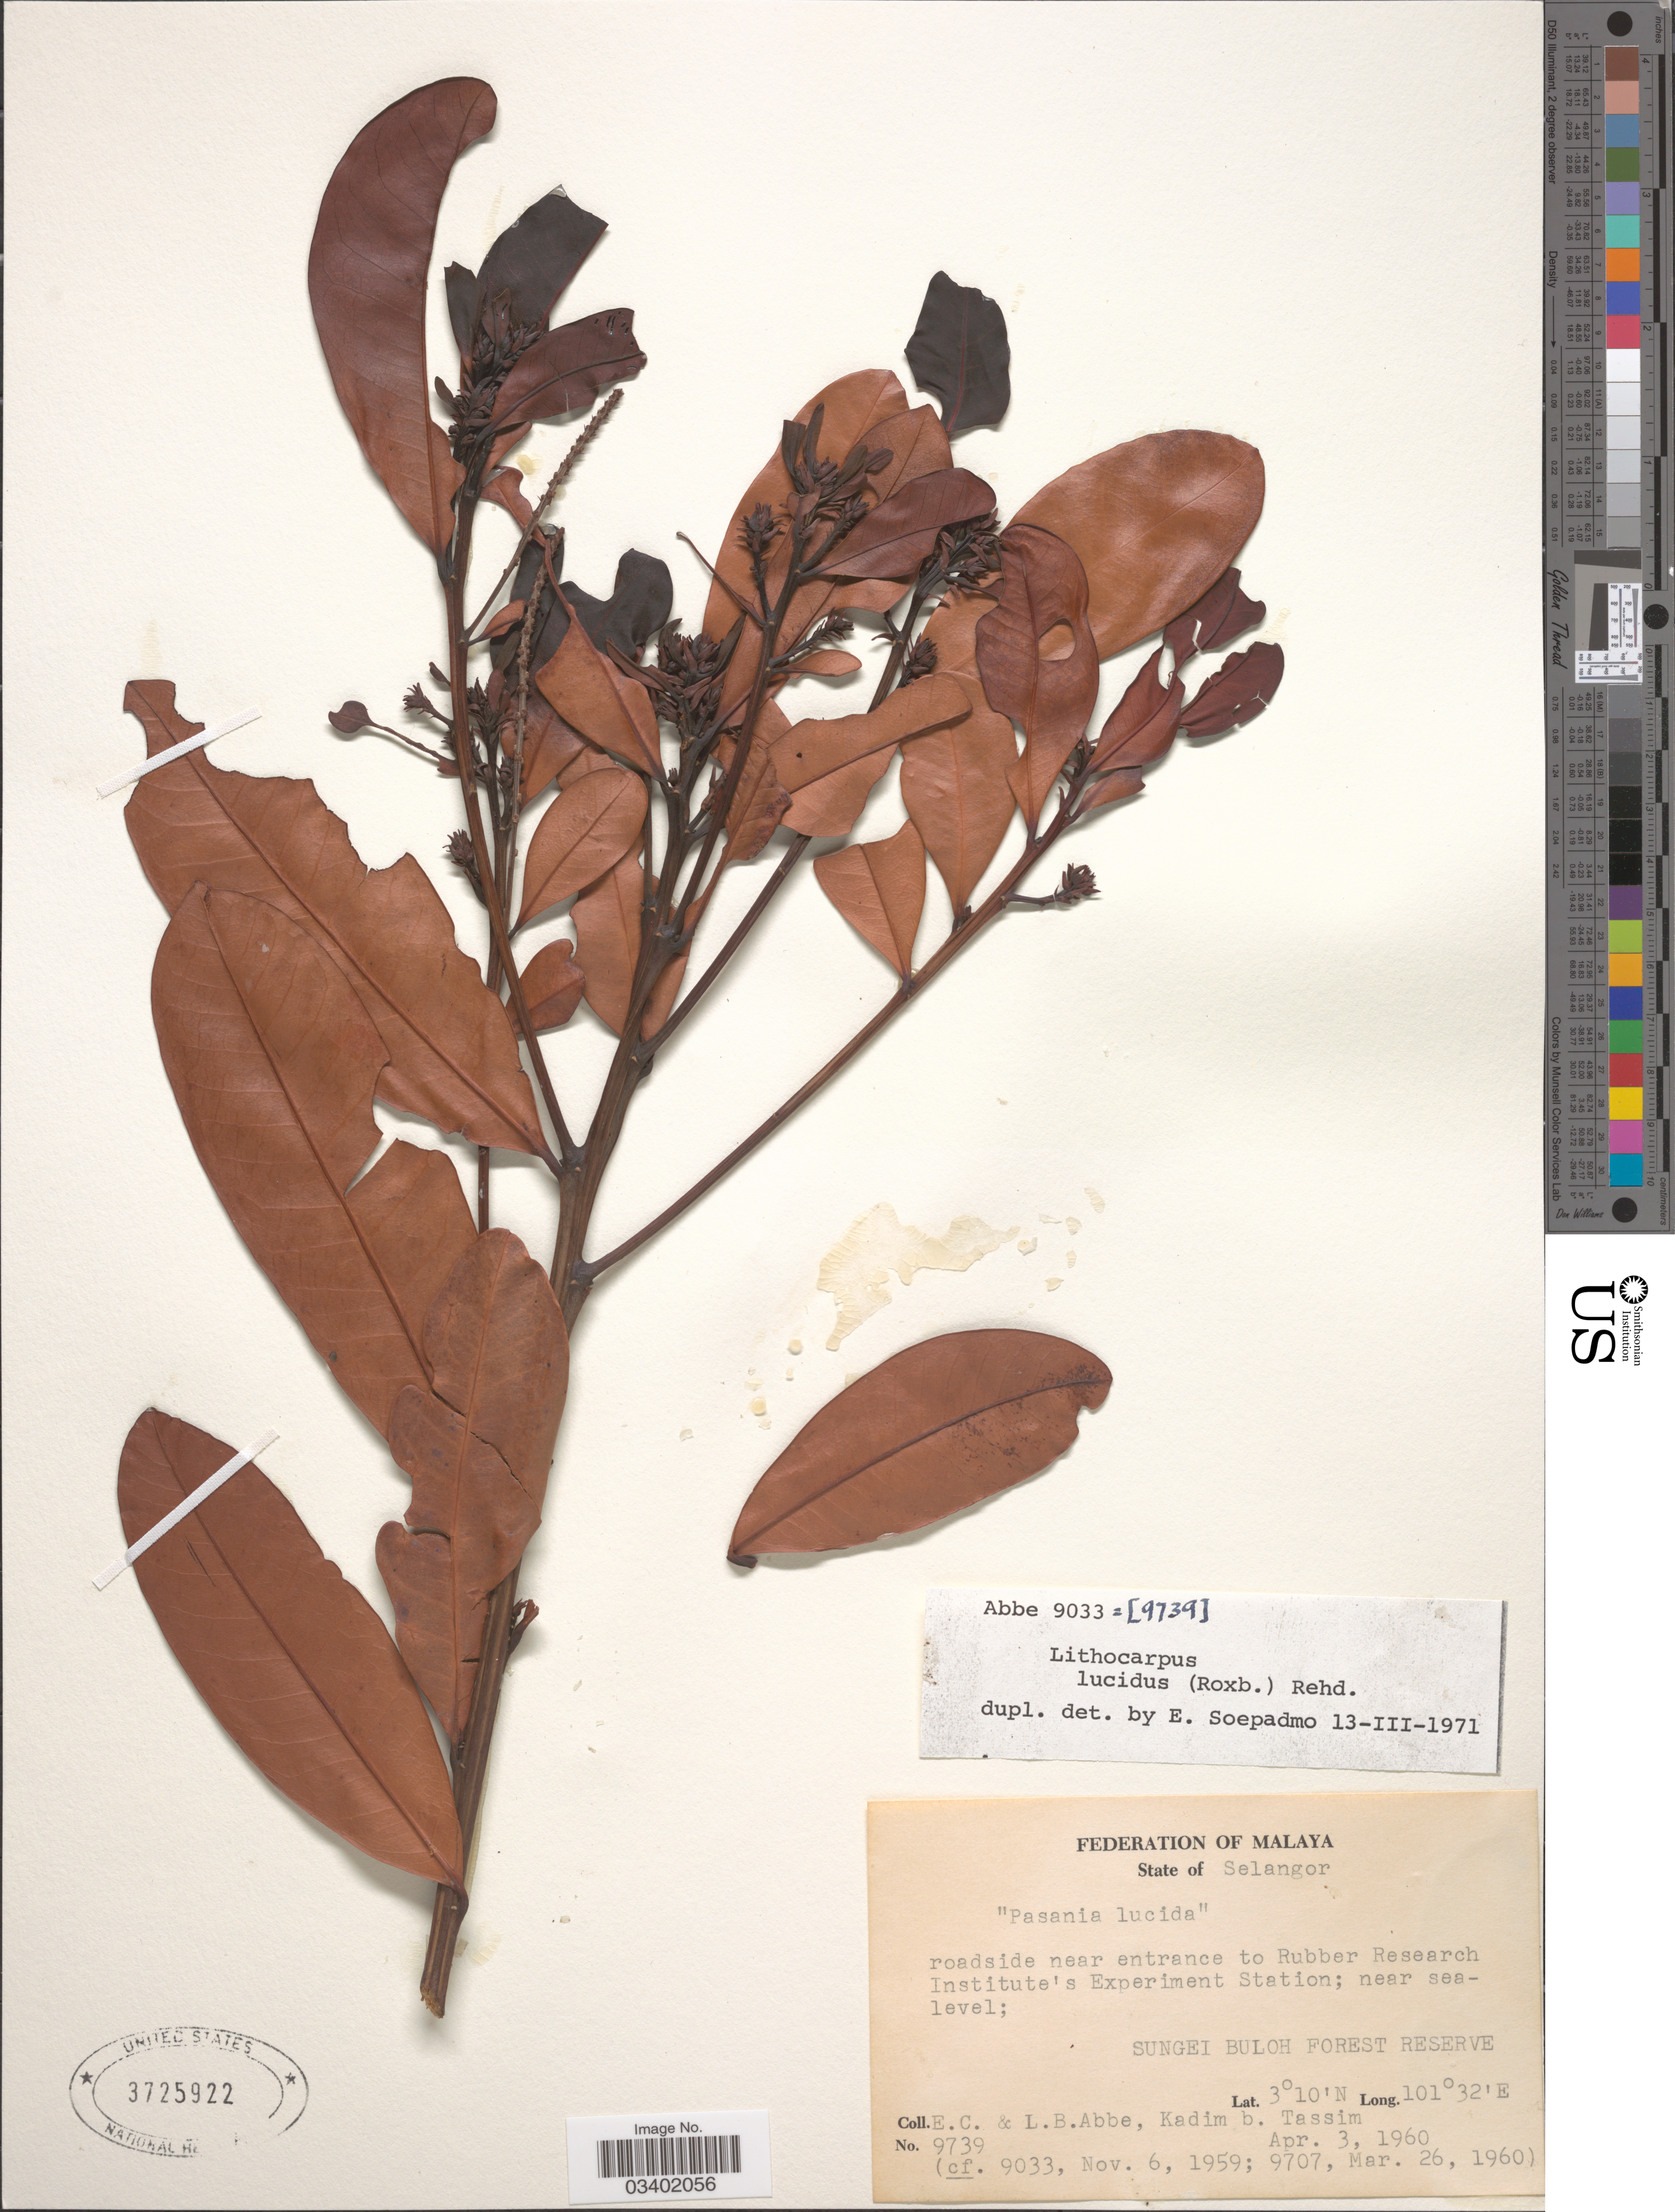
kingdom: Plantae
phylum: Tracheophyta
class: Magnoliopsida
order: Fagales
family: Fagaceae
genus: Lithocarpus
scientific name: Lithocarpus lucidus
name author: (Roxb.) Rehder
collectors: E. C. Abbe, L. B. Abbe & K. Tassim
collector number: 9739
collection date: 1960-04-03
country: Malaysia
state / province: Selangor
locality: Federation of Malaya. Roadside near entrance to Rubber Research Institute's Experiment Station. Sungei Buloh Forest Reserve.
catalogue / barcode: US 3725922